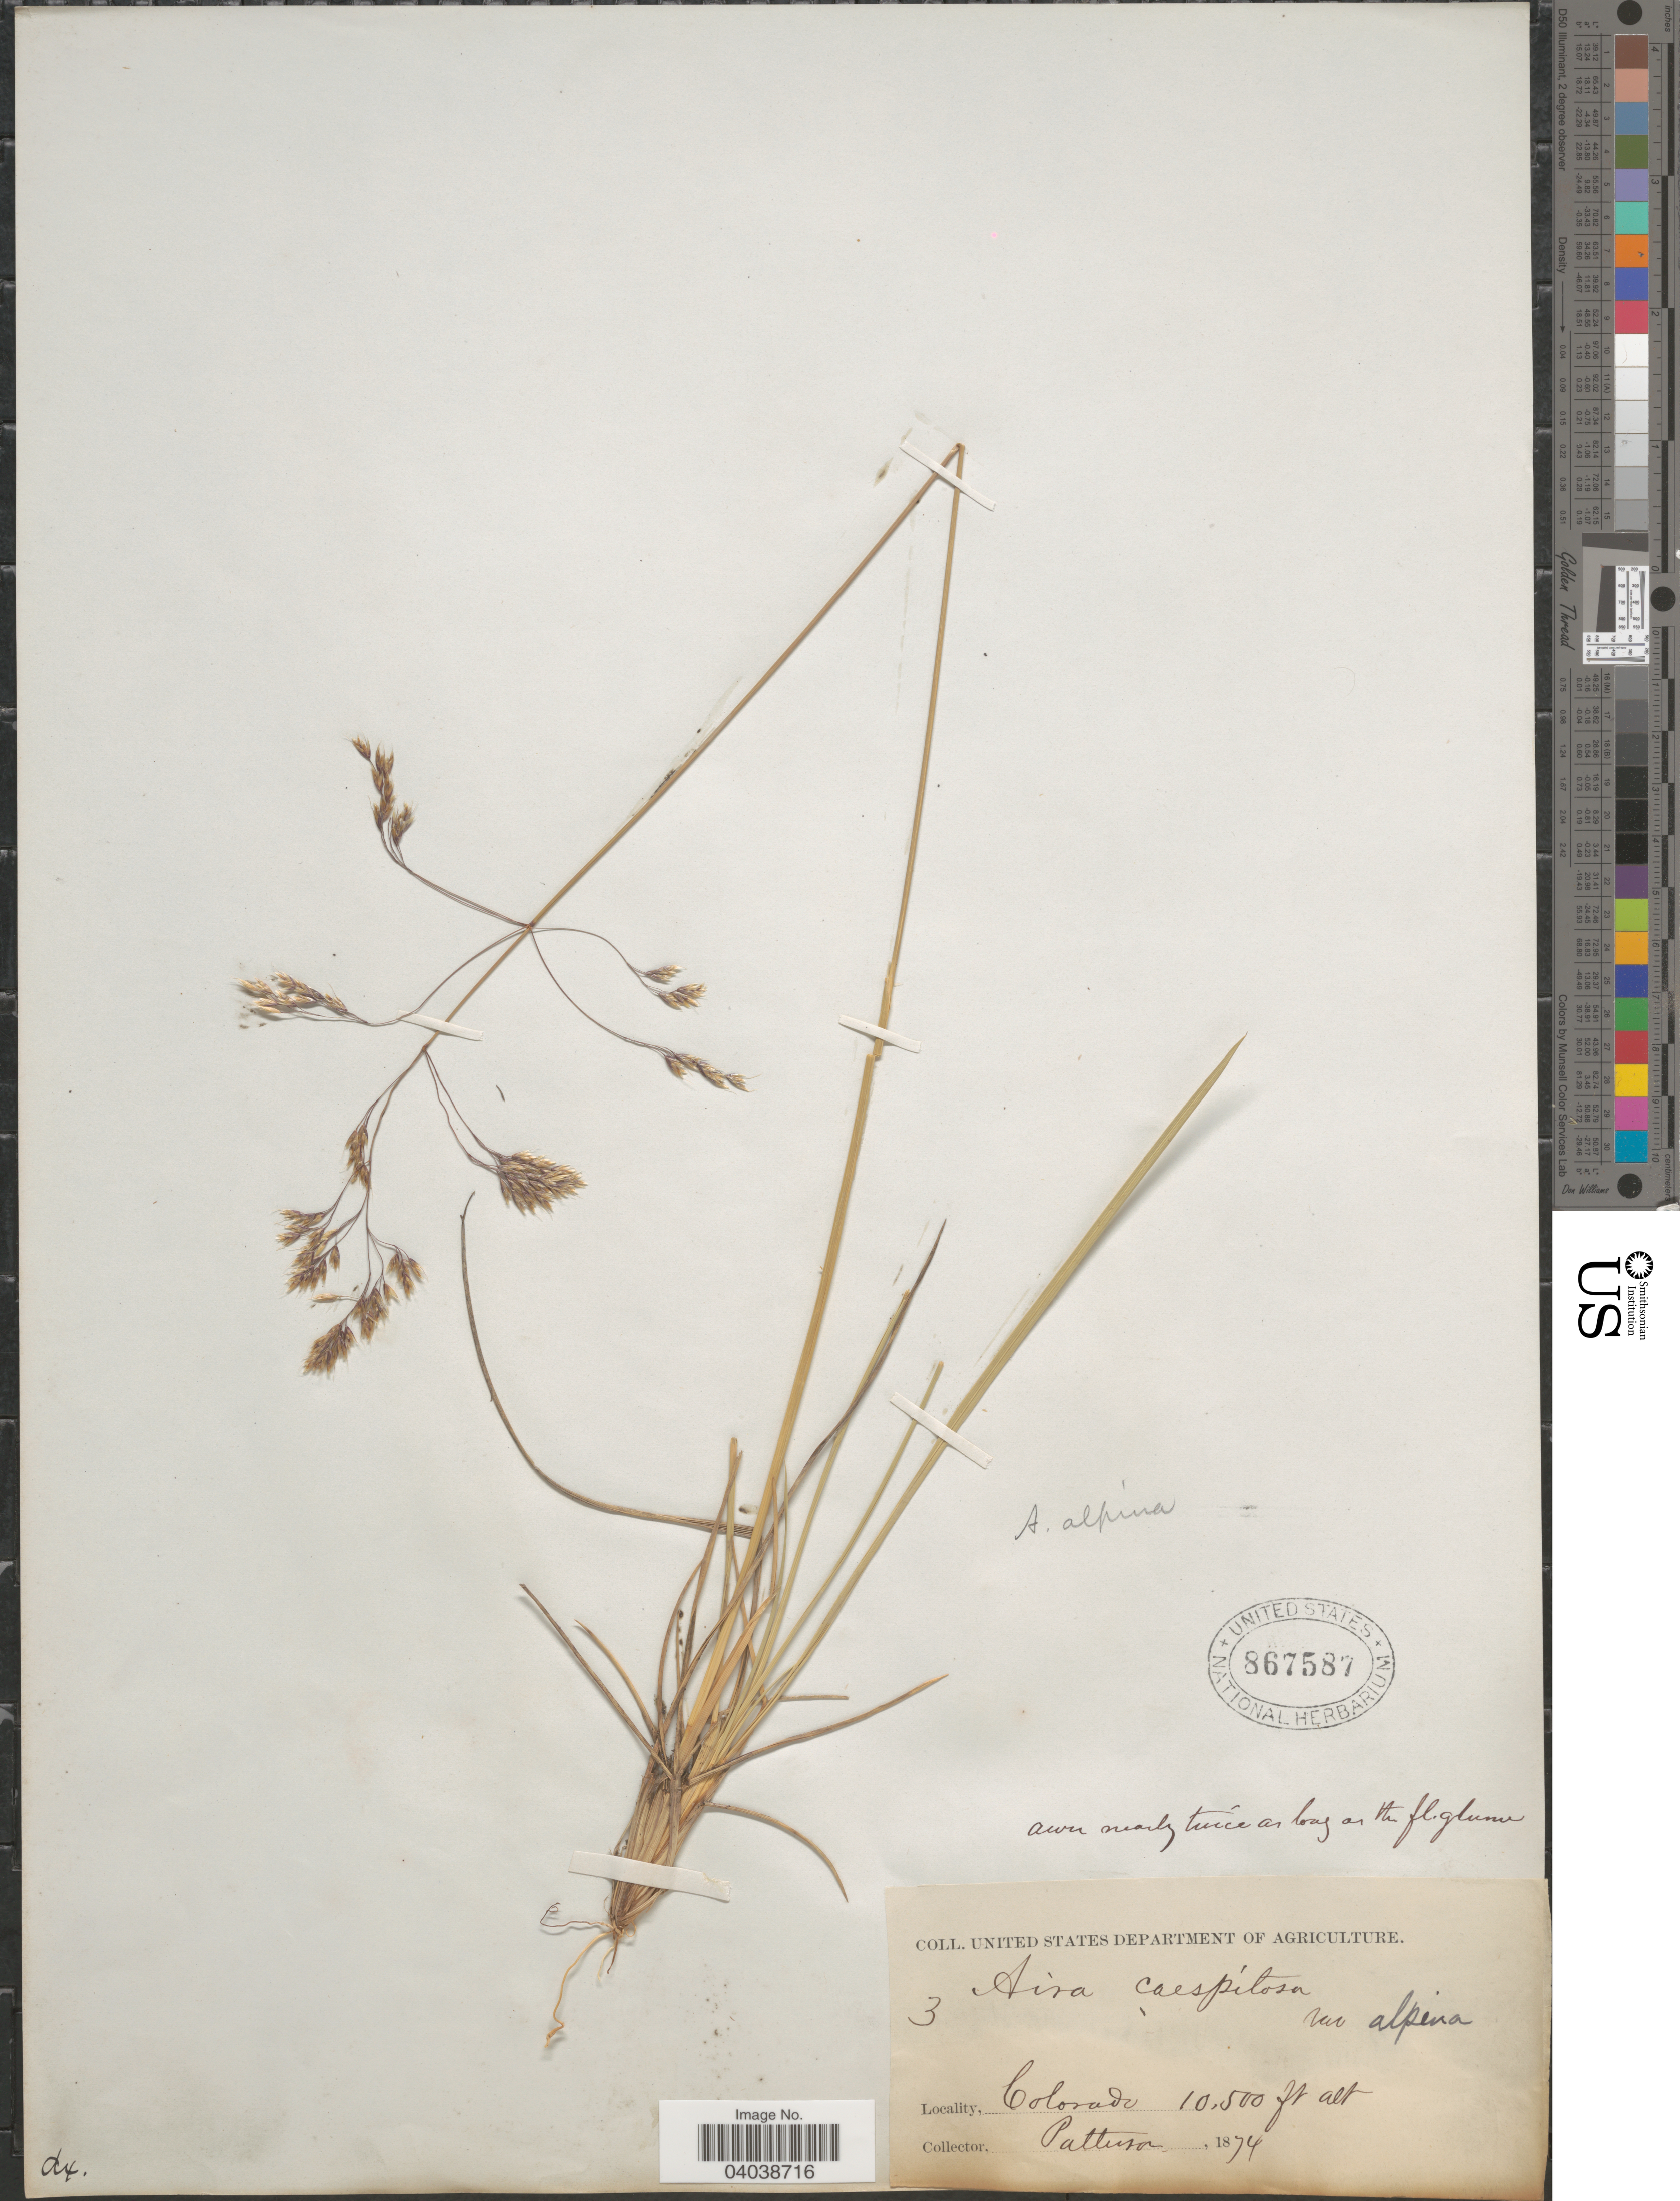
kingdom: Plantae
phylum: Tracheophyta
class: Liliopsida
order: Poales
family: Poaceae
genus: Deschampsia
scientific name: Deschampsia cespitosa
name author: (L.) P. Beauv.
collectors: -. Patterson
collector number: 3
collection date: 1874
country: United States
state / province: Colorado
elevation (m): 3200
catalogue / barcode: US 867587